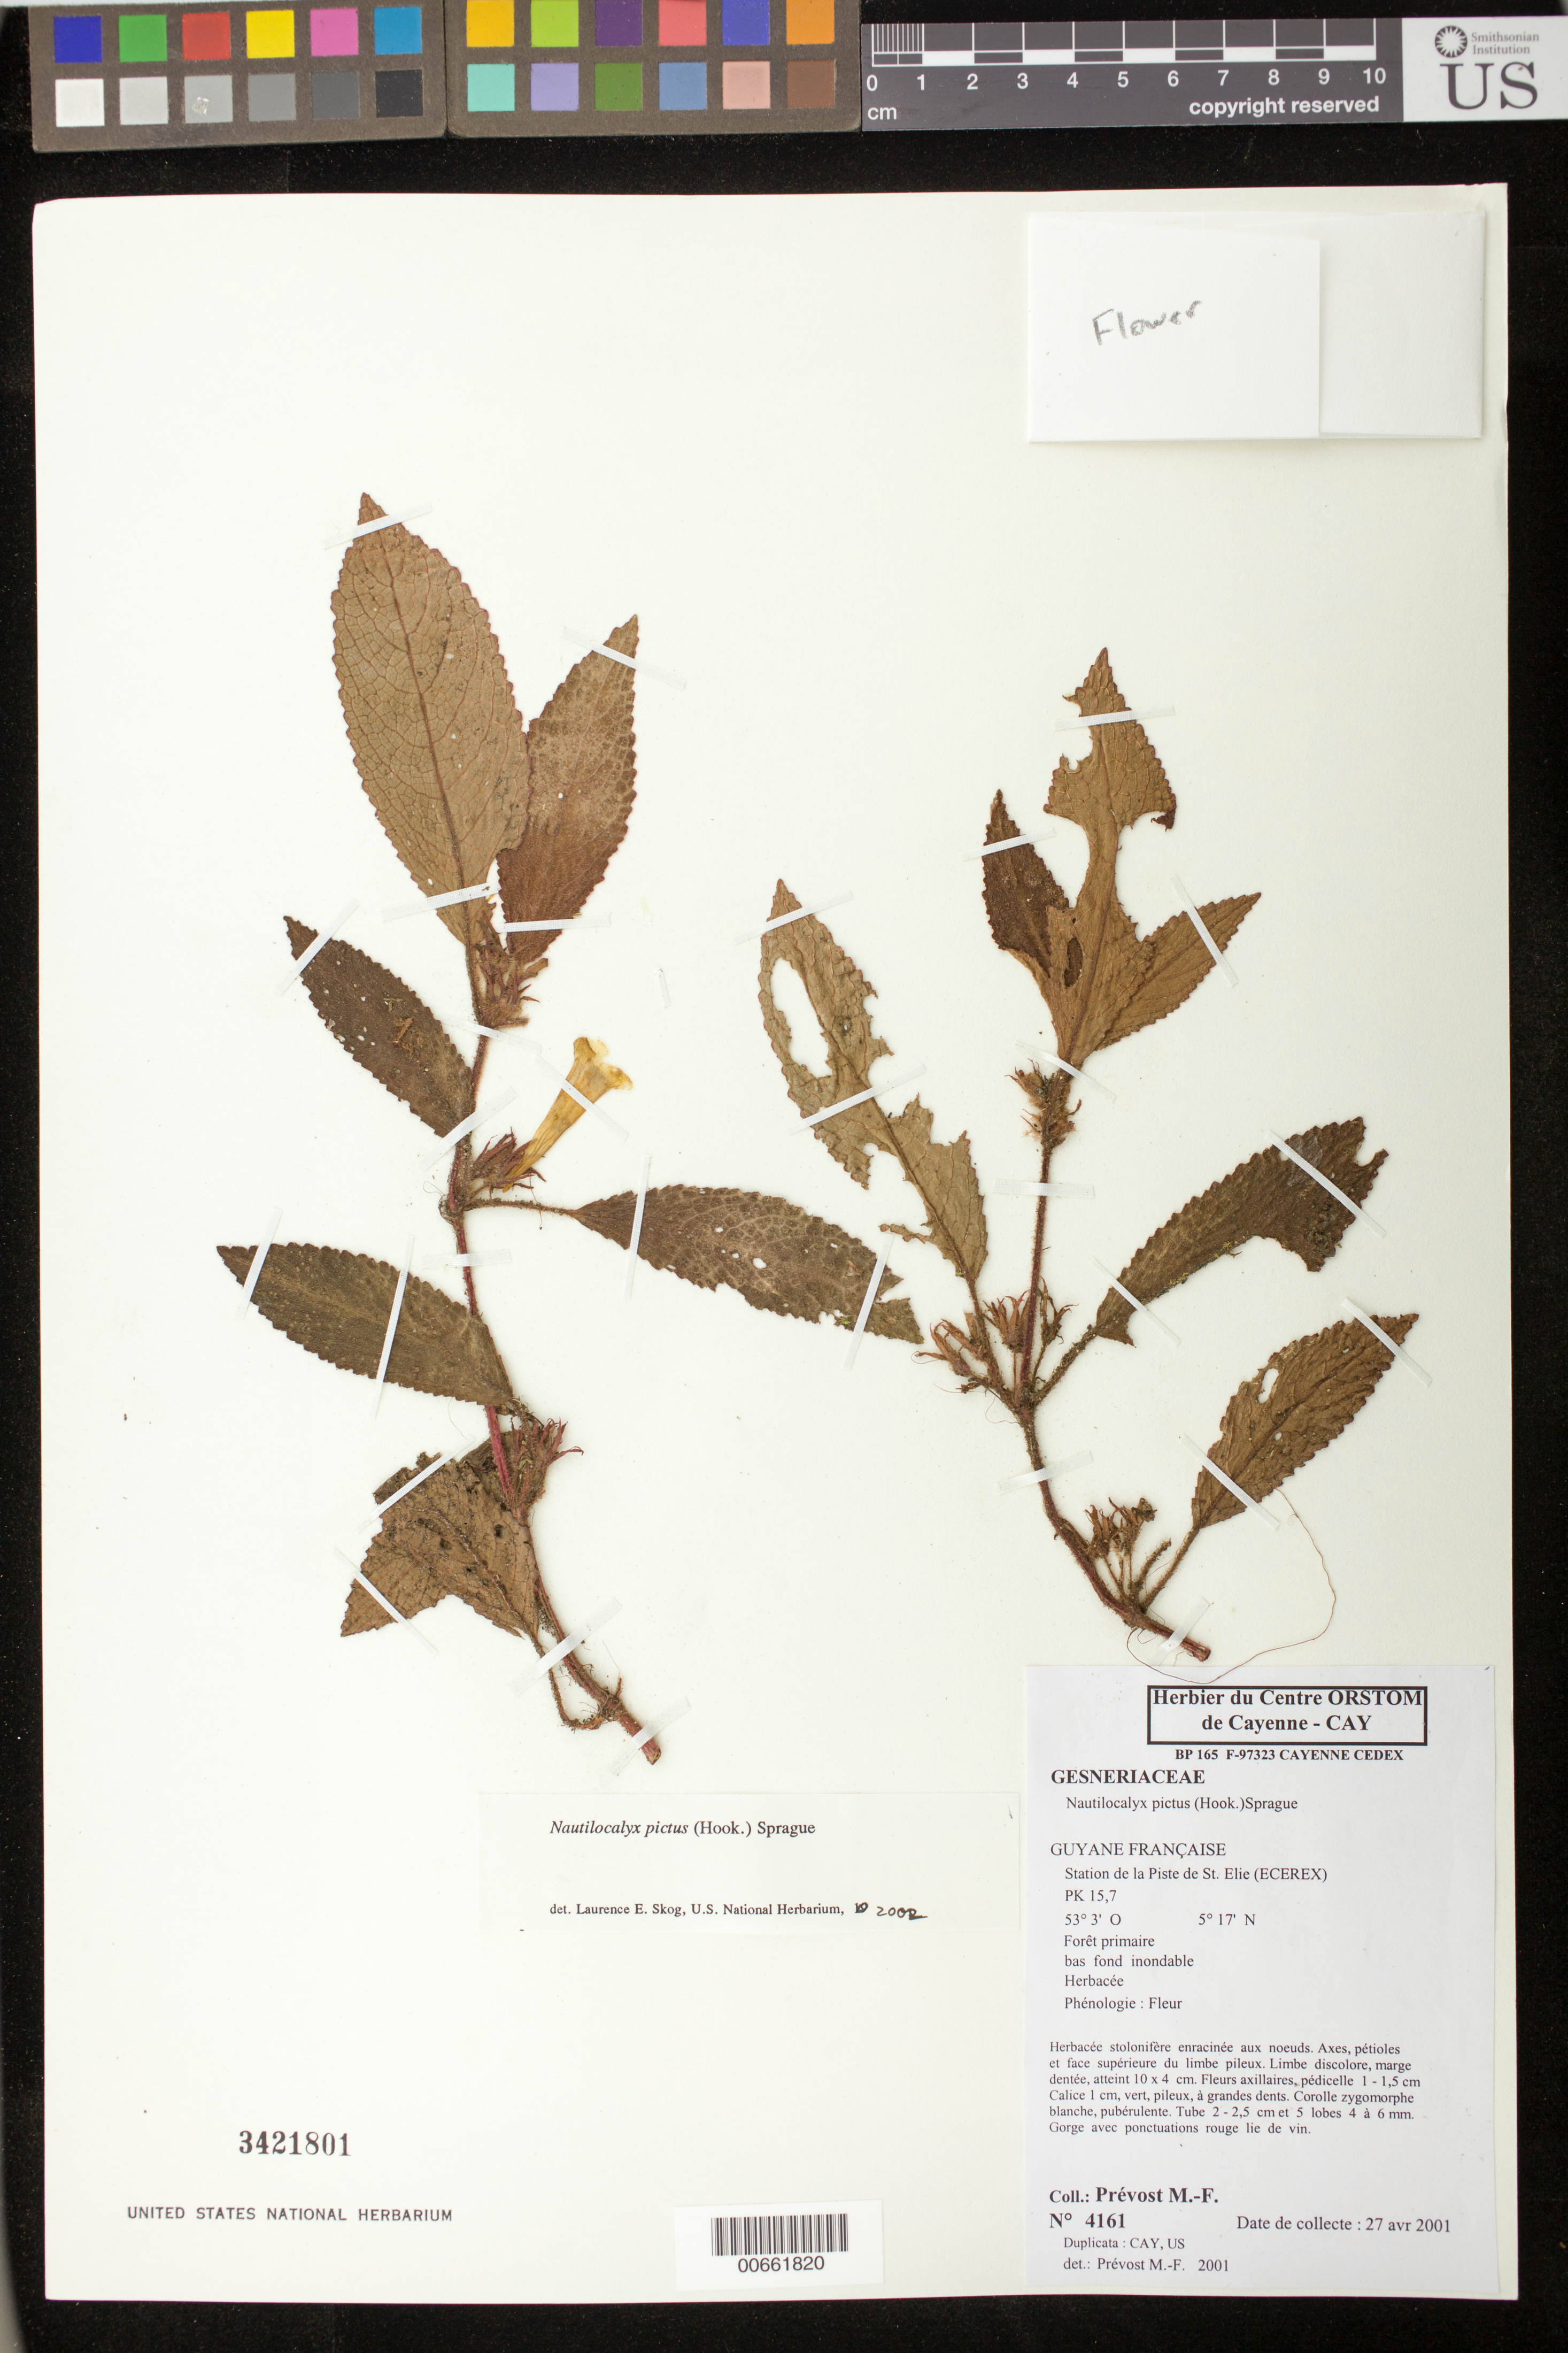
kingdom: Plantae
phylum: Tracheophyta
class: Magnoliopsida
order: Lamiales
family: Gesneriaceae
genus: Nautilocalyx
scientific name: Nautilocalyx pictus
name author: (Hook.) Sprague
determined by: Skog, Laurence E.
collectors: M.-F. Prévost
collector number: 4161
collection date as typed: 27 Apr 2001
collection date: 2001-04-27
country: French Guiana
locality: Station de la Piste de St. Elie (ECEREX), PK 15,7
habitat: Forêt primaire, bas fond inondable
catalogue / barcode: US 3421801